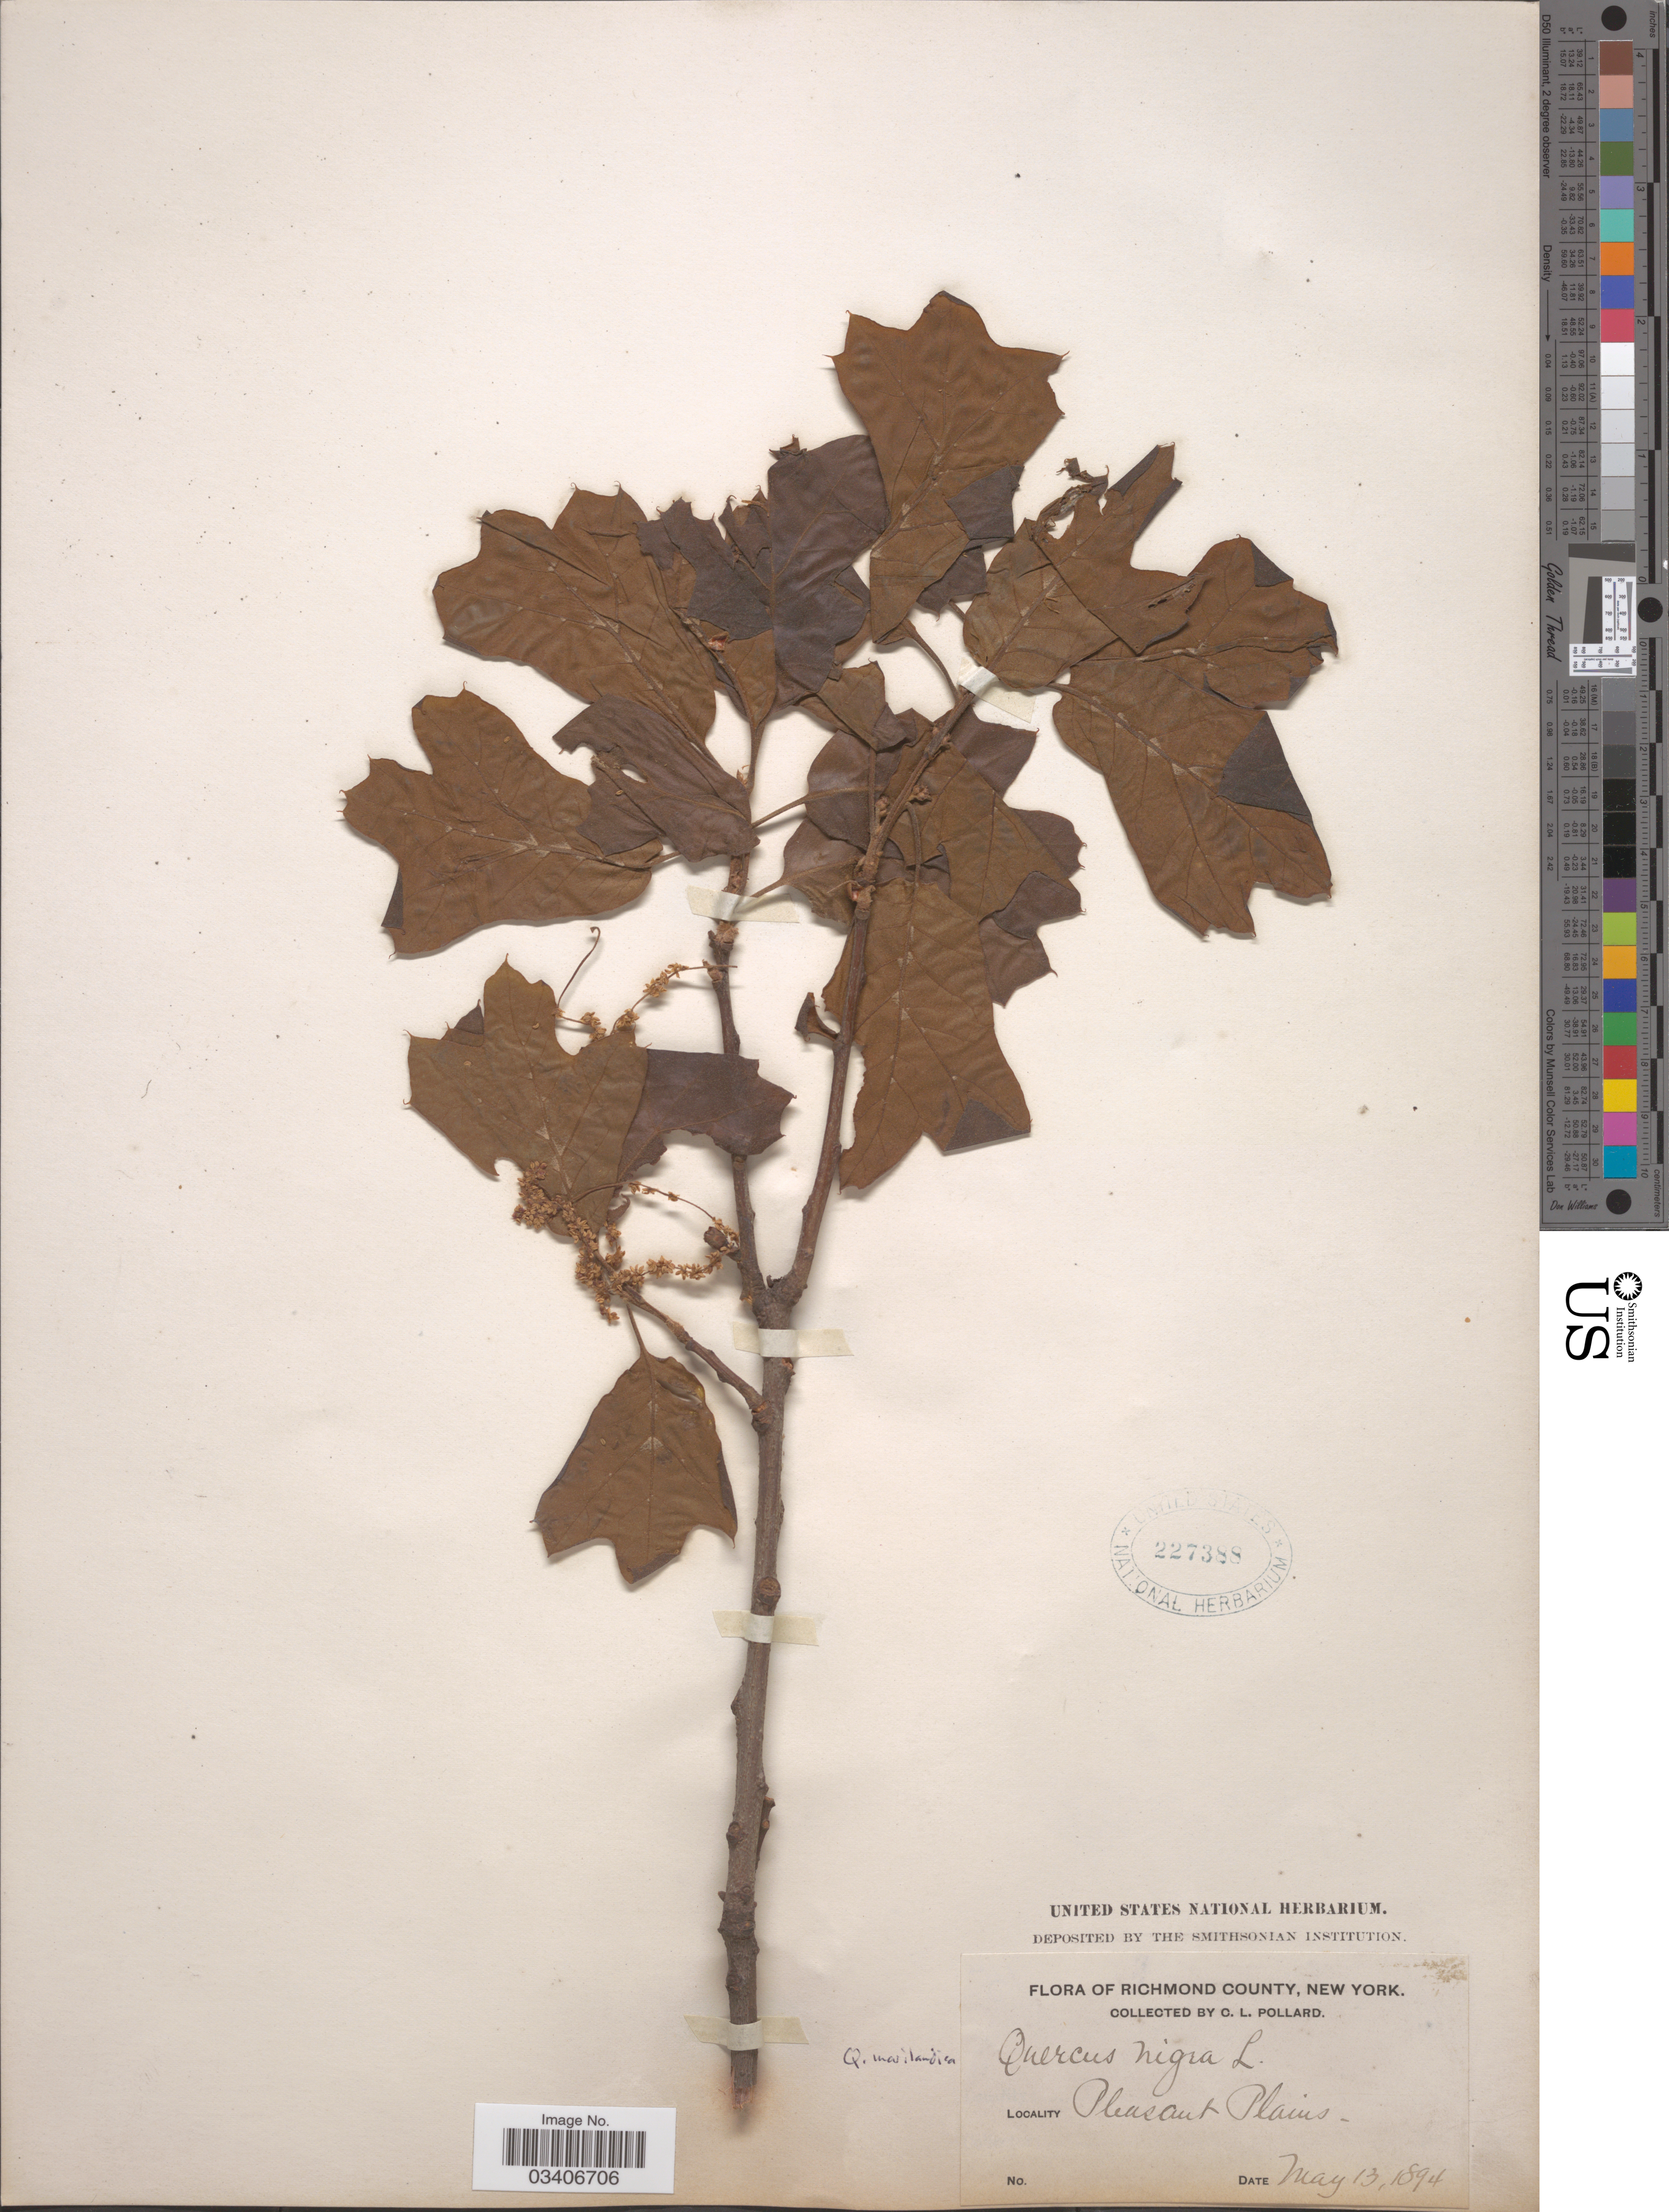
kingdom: Plantae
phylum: Tracheophyta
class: Magnoliopsida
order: Fagales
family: Fagaceae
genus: Quercus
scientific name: Quercus marilandica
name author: (L.) Münchh.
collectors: C. L. Pollard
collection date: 1894-05-13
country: United States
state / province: New York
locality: Richmond County. Pleasant Plains.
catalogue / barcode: US 227388